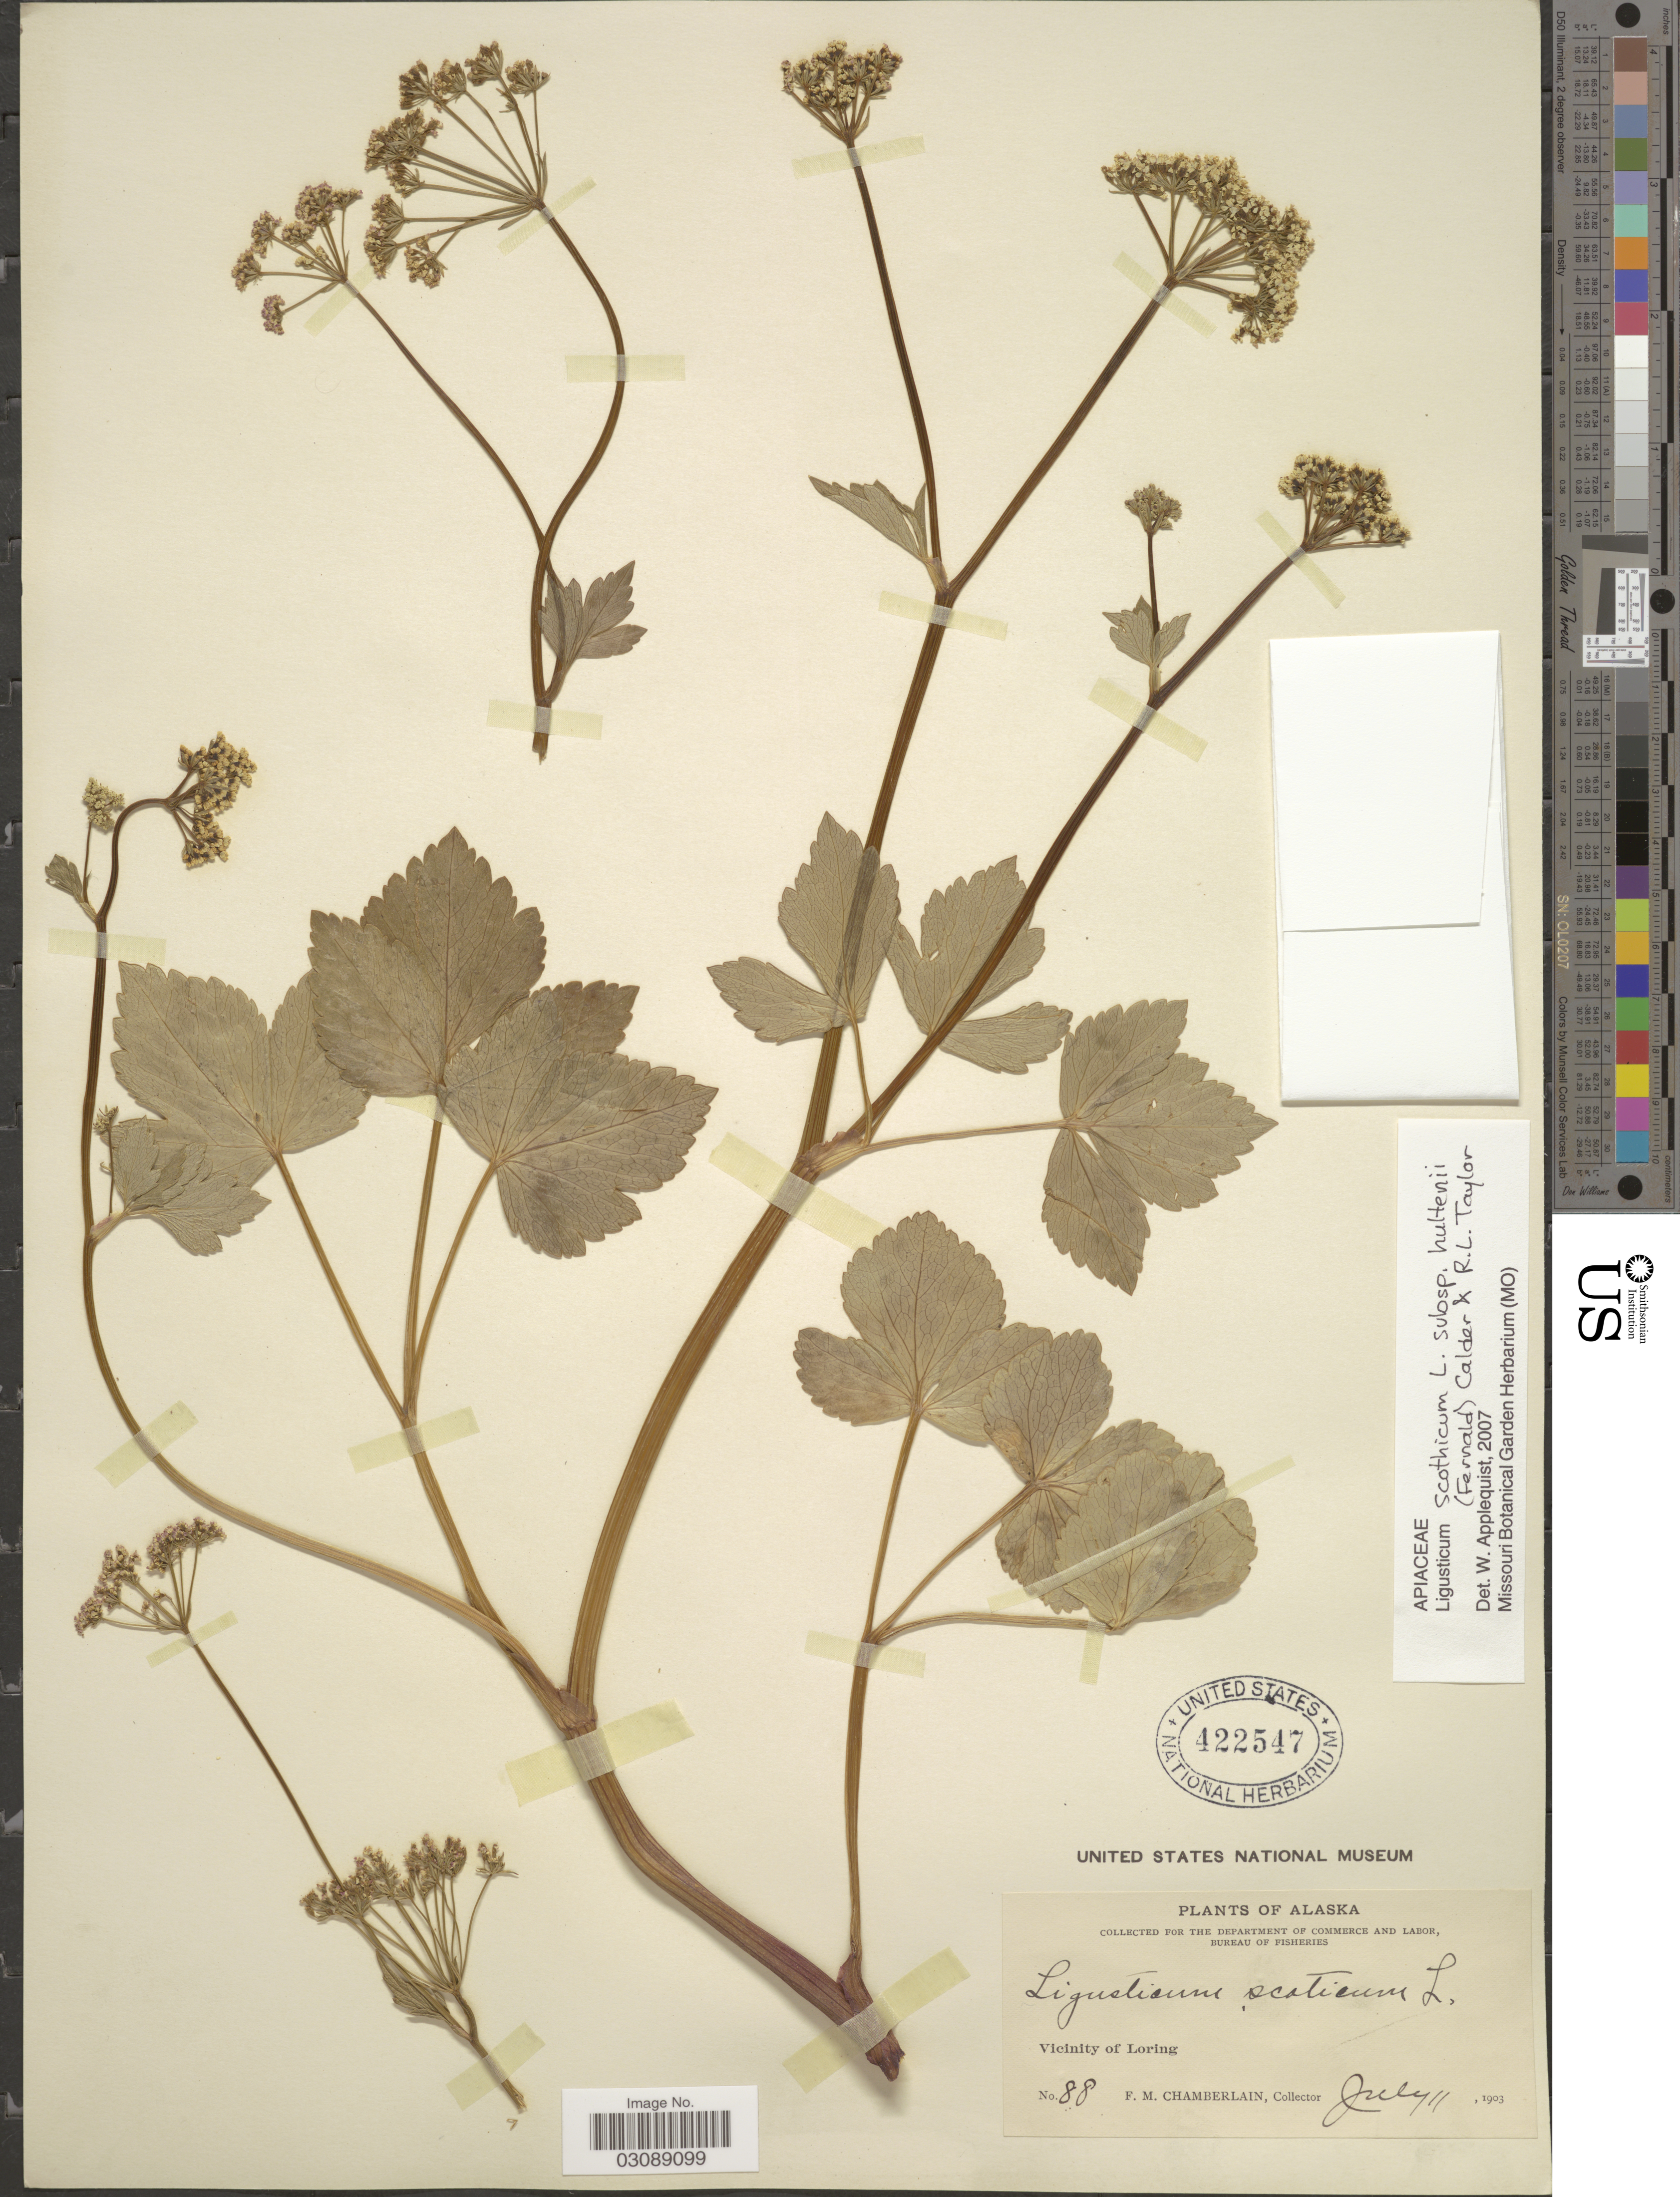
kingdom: Plantae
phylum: Tracheophyta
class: Magnoliopsida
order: Apiales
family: Apiaceae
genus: Ligusticum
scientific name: Ligusticum scoticum subsp. hultenii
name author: (Fernald) Calder & Roy L. Taylor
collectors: F. Chamberlain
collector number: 88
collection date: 1903-07-11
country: United States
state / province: Alaska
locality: Vicinity of Loring.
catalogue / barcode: US 422547